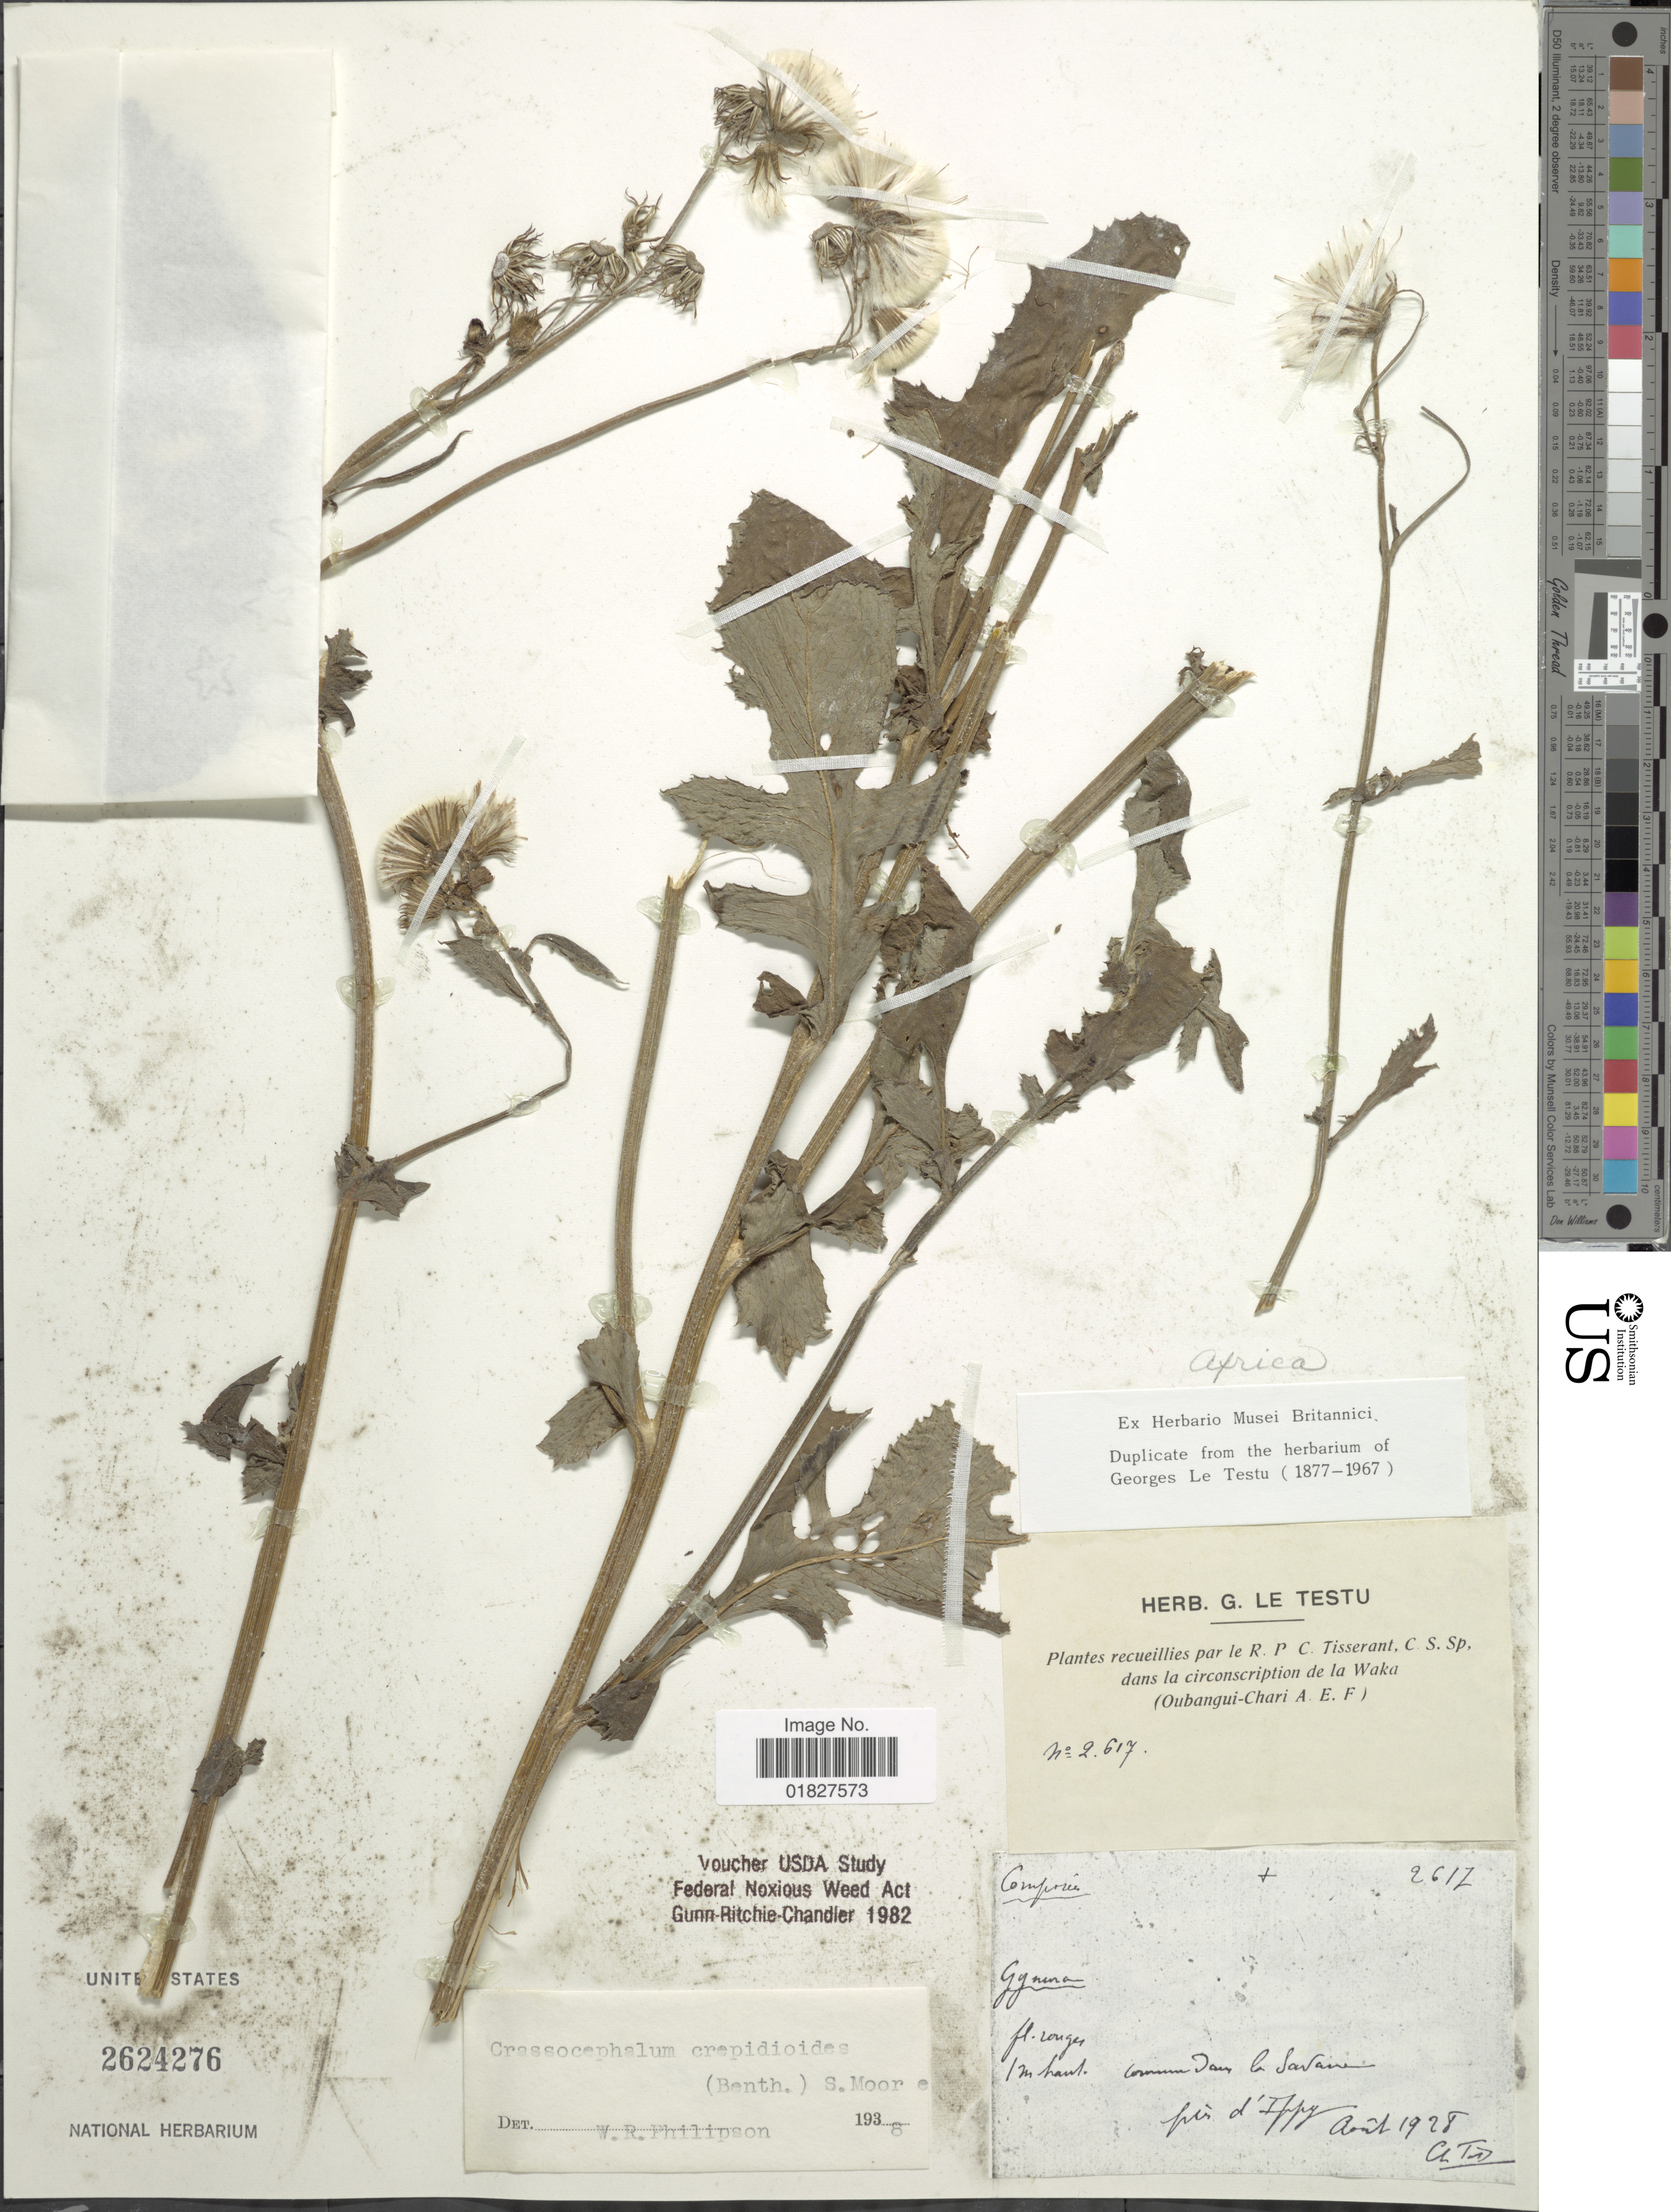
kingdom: Plantae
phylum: Tracheophyta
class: Magnoliopsida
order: Asterales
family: Asteraceae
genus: Crassocephalum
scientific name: Crassocephalum crepidioides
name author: (Benth.) S. Moore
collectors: G. Le Testu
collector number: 2617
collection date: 1928-08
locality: La Waka (Oubangui-Chari A. E. F.), pres d'Ippy [interpreted]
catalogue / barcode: US 2624276